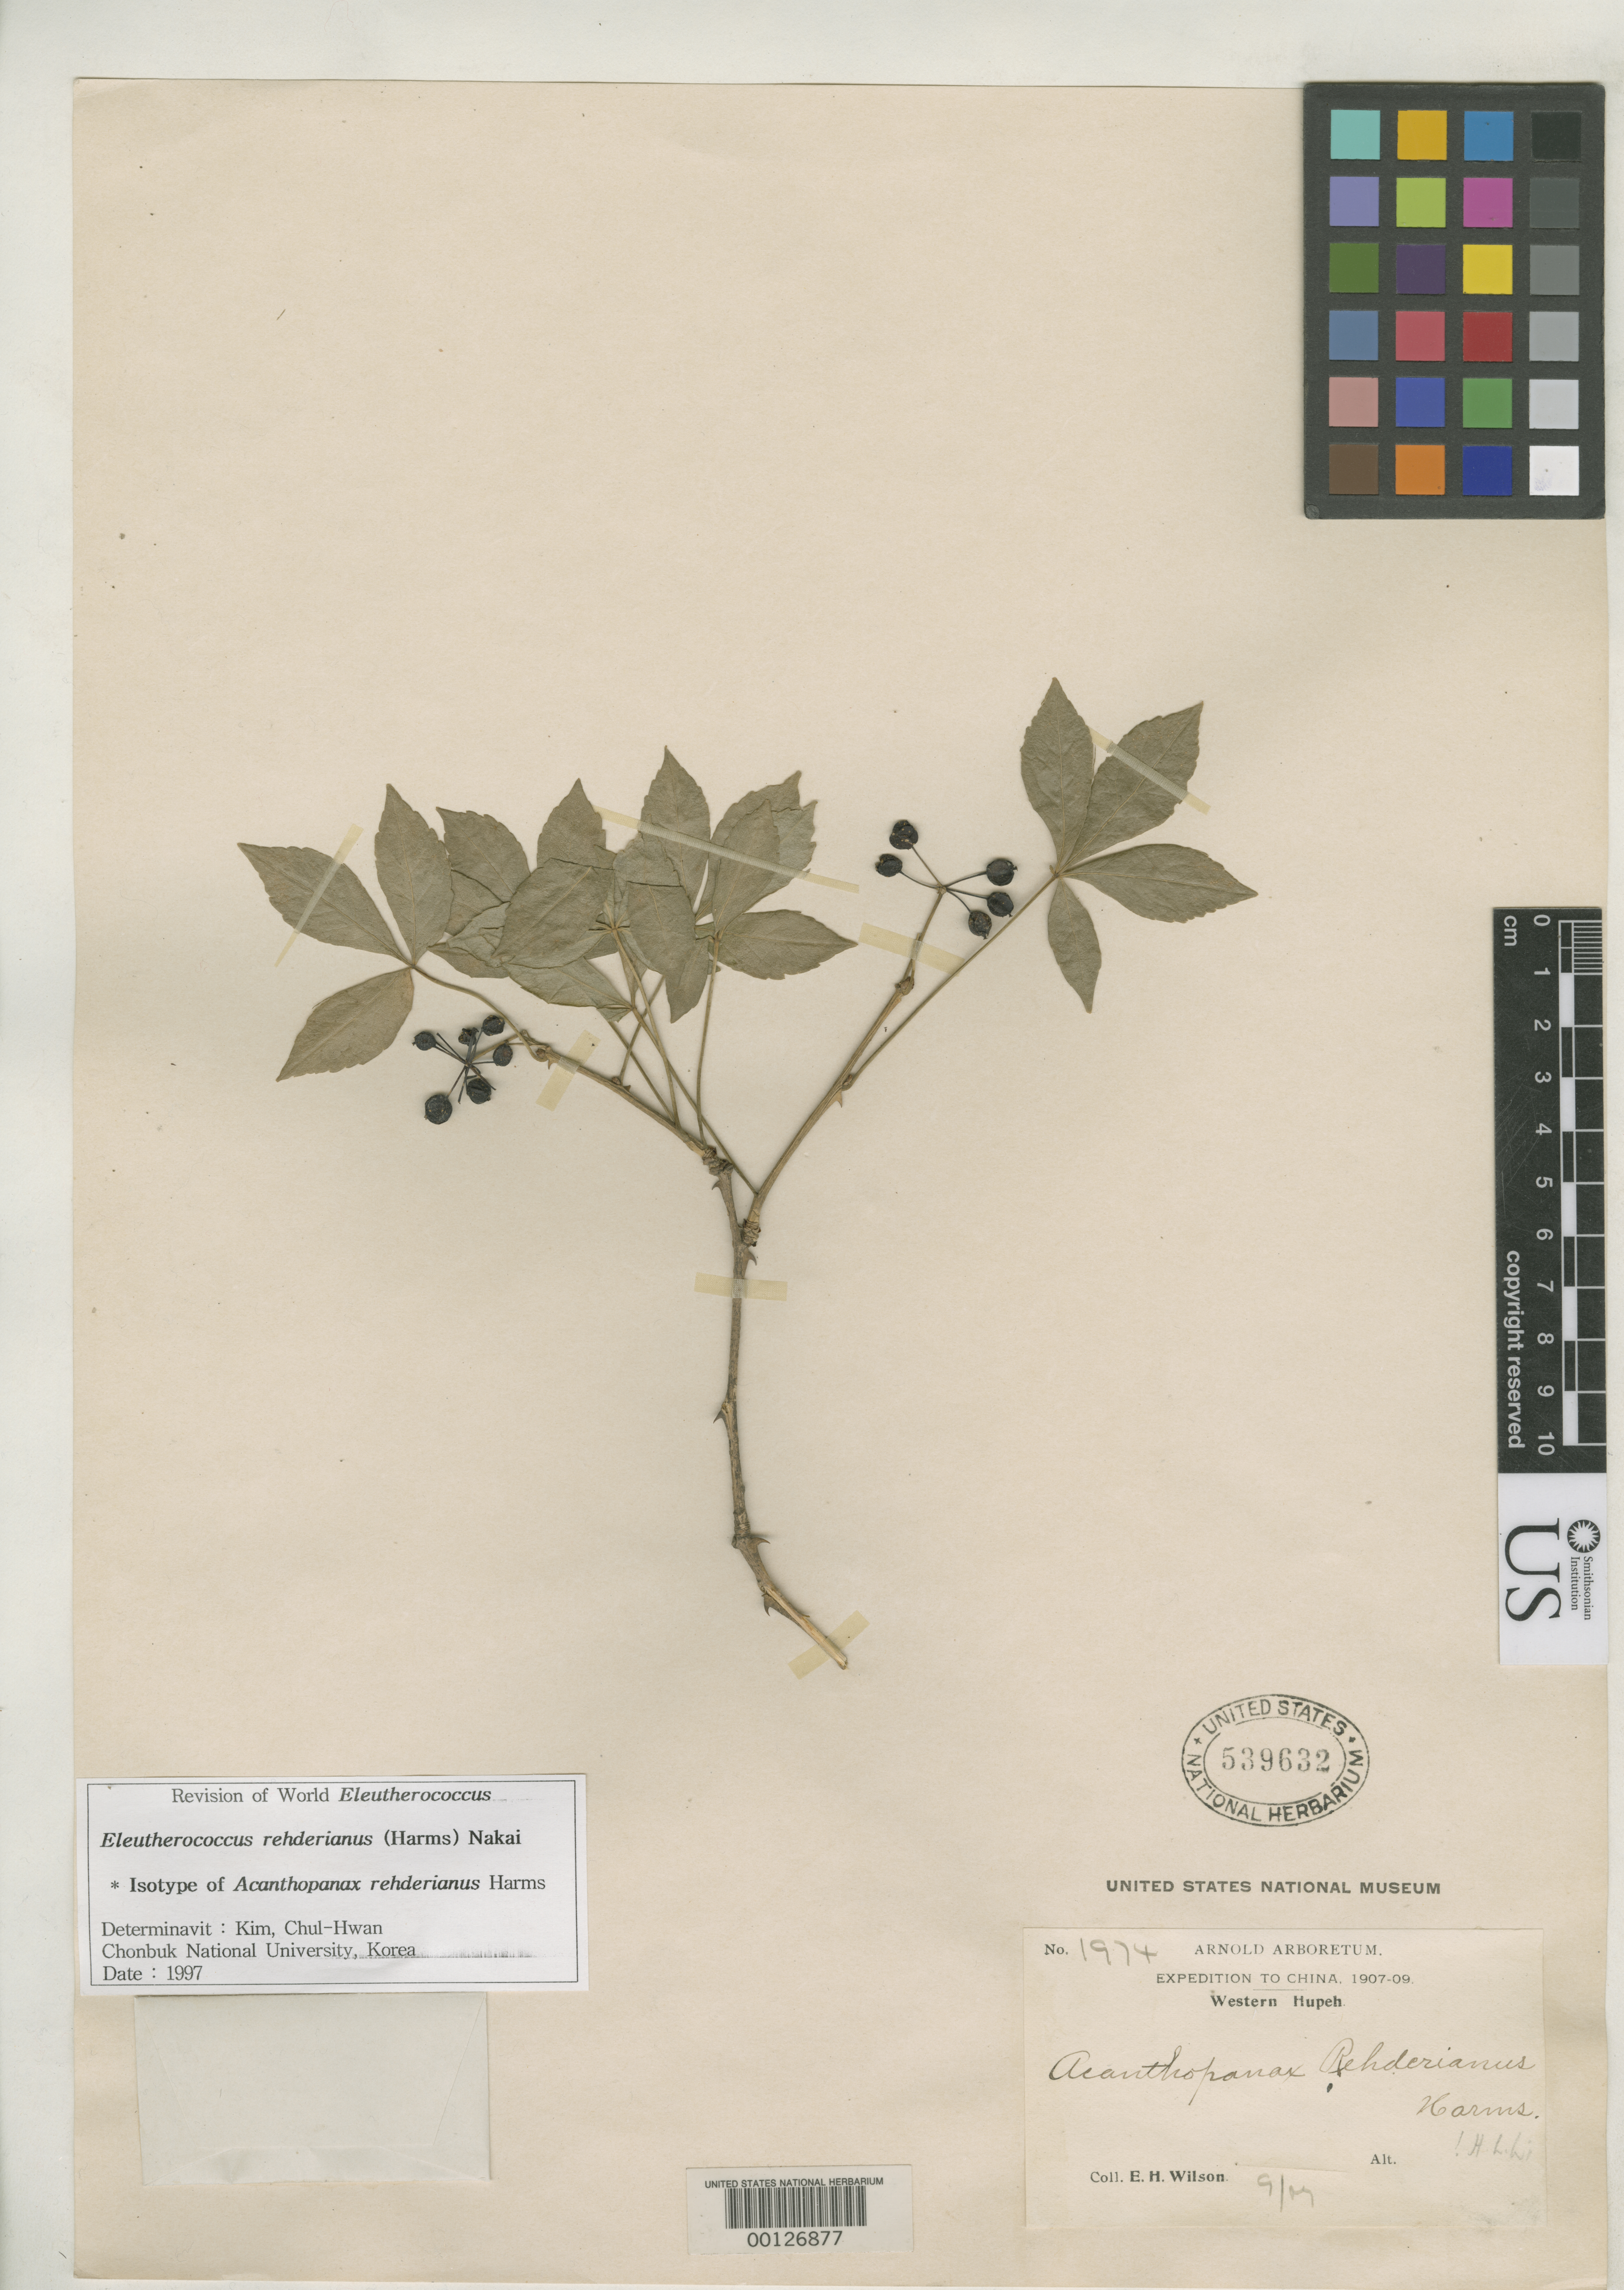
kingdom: Plantae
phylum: Tracheophyta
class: Magnoliopsida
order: Apiales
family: Araliaceae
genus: Acanthopanax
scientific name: Acanthopanax rehderianus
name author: Harms in Sarg.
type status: Isotype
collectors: E. H. Wilson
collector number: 1974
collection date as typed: Sep 1907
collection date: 1907-09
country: China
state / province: Hubei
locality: Wushan Hsien.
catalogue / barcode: US 539632